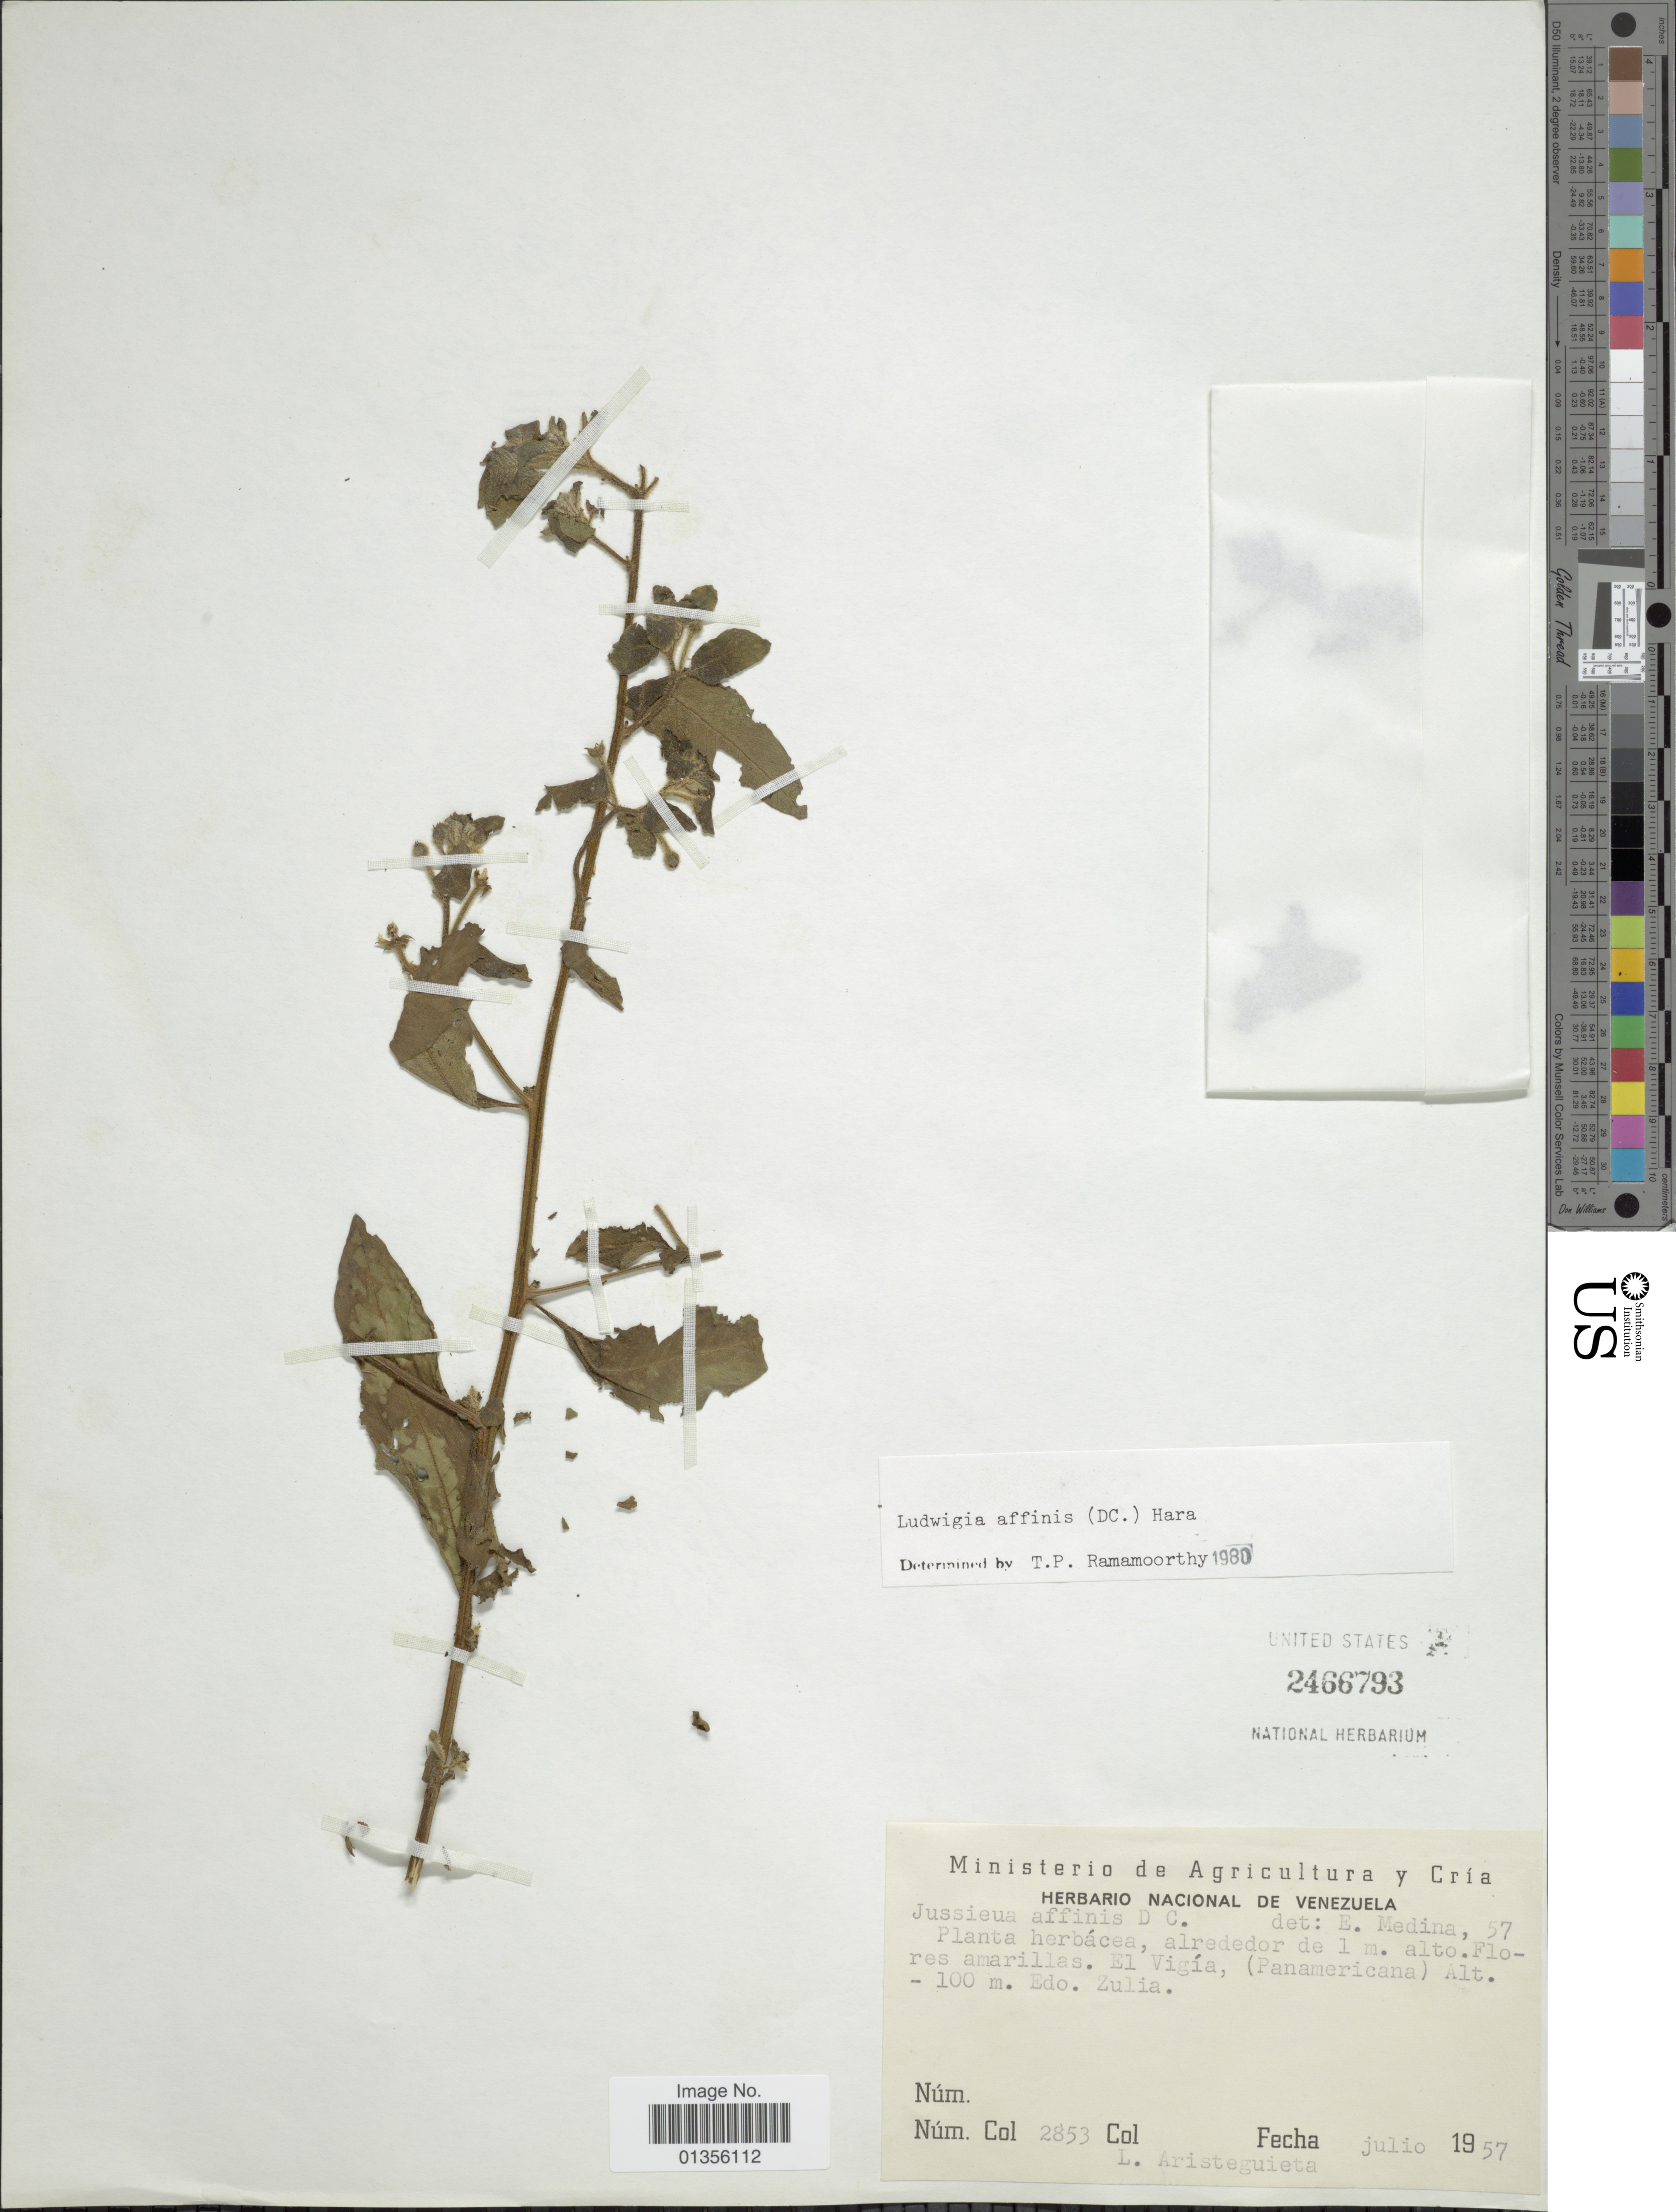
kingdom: Plantae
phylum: Tracheophyta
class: Magnoliopsida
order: Myrtales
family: Onagraceae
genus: Ludwigia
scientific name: Ludwigia affinis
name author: (DC.) H. Hara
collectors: L. Aristeguieta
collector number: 2853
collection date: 1957-07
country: Venezuela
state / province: Zulia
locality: El Vigía, (Panamericana)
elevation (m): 100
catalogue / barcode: US 2466793